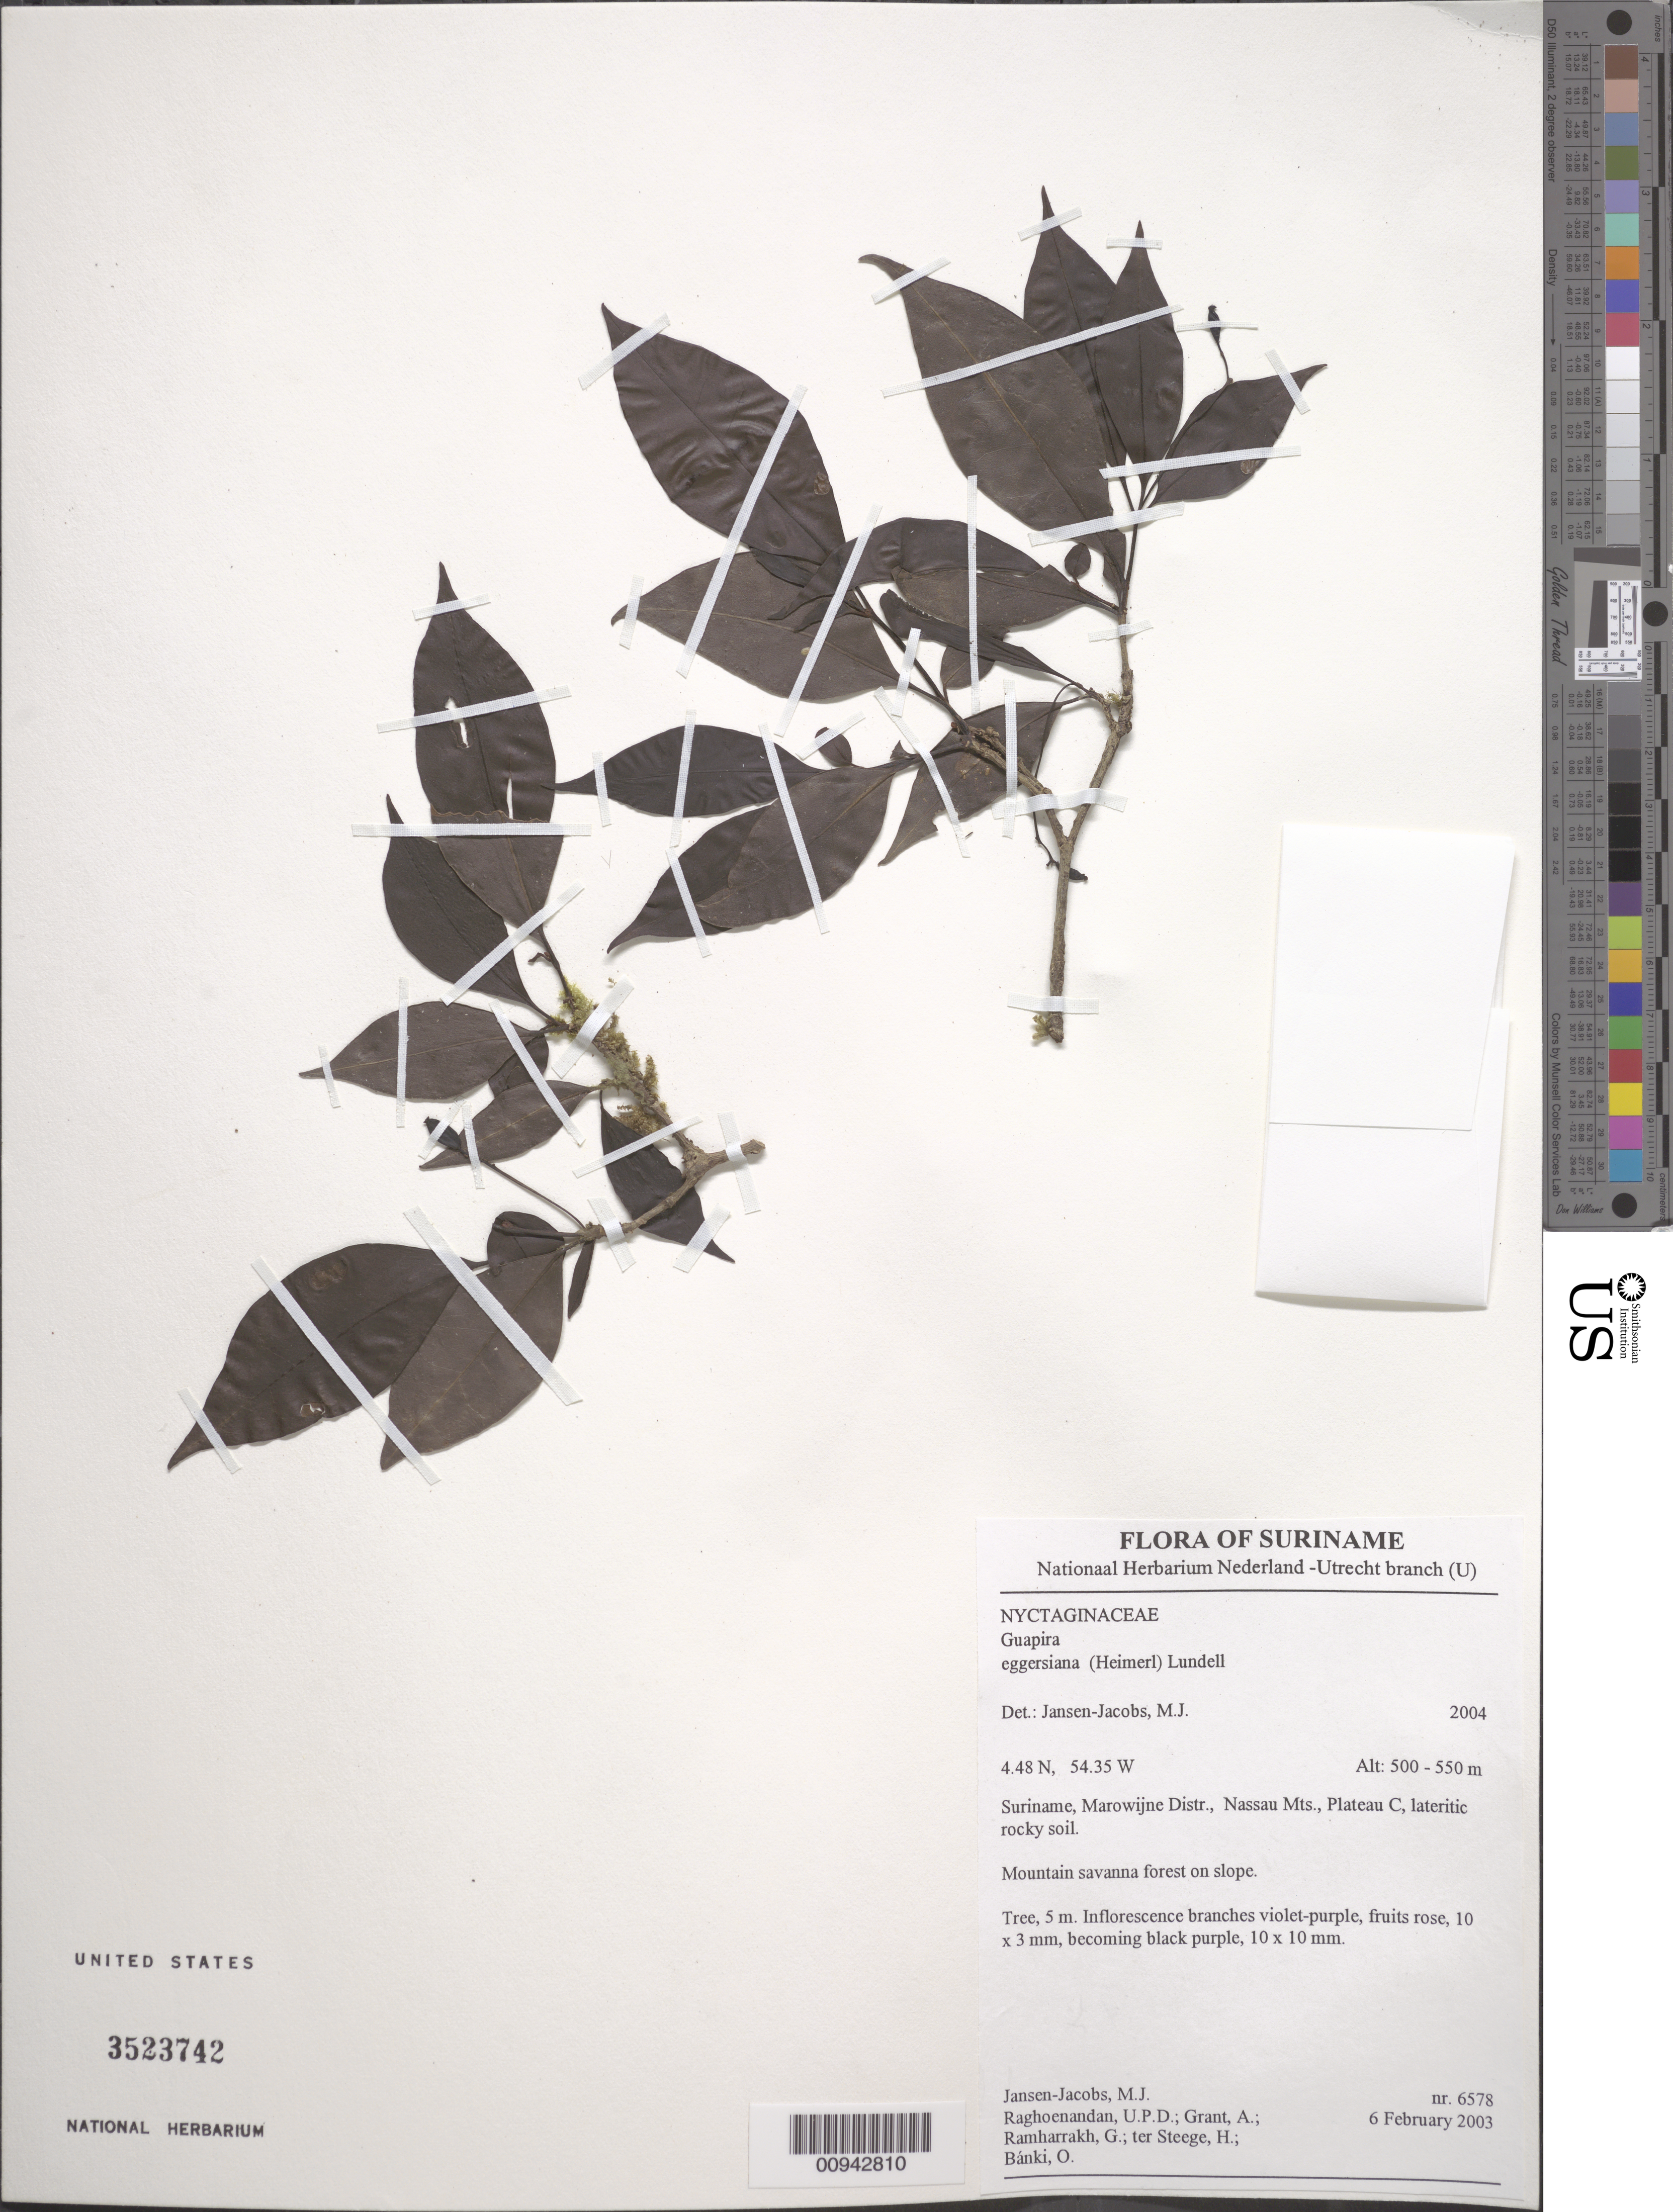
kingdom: Plantae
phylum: Tracheophyta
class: Magnoliopsida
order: Caryophyllales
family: Nyctaginaceae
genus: Guapira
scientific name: Guapira eggersiana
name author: (Heimerl) Lundell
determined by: Jansen-Jacobs, M. J., (U), Nationaal Herbarium Nederland, Utrecht University branch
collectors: M. J. Jansen-Jacobs, U. Raghoenandan, A. Grant, G. Ramharrakh, H. ter Steege & O. Bánki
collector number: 6578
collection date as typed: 6-Feb-03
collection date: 2003-02-06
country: Suriname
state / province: Marowijne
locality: Nassau Mts., Plateau C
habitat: Lateritic rocky soil. Mountain savanna forest on slope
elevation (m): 500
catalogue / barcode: US 3523742